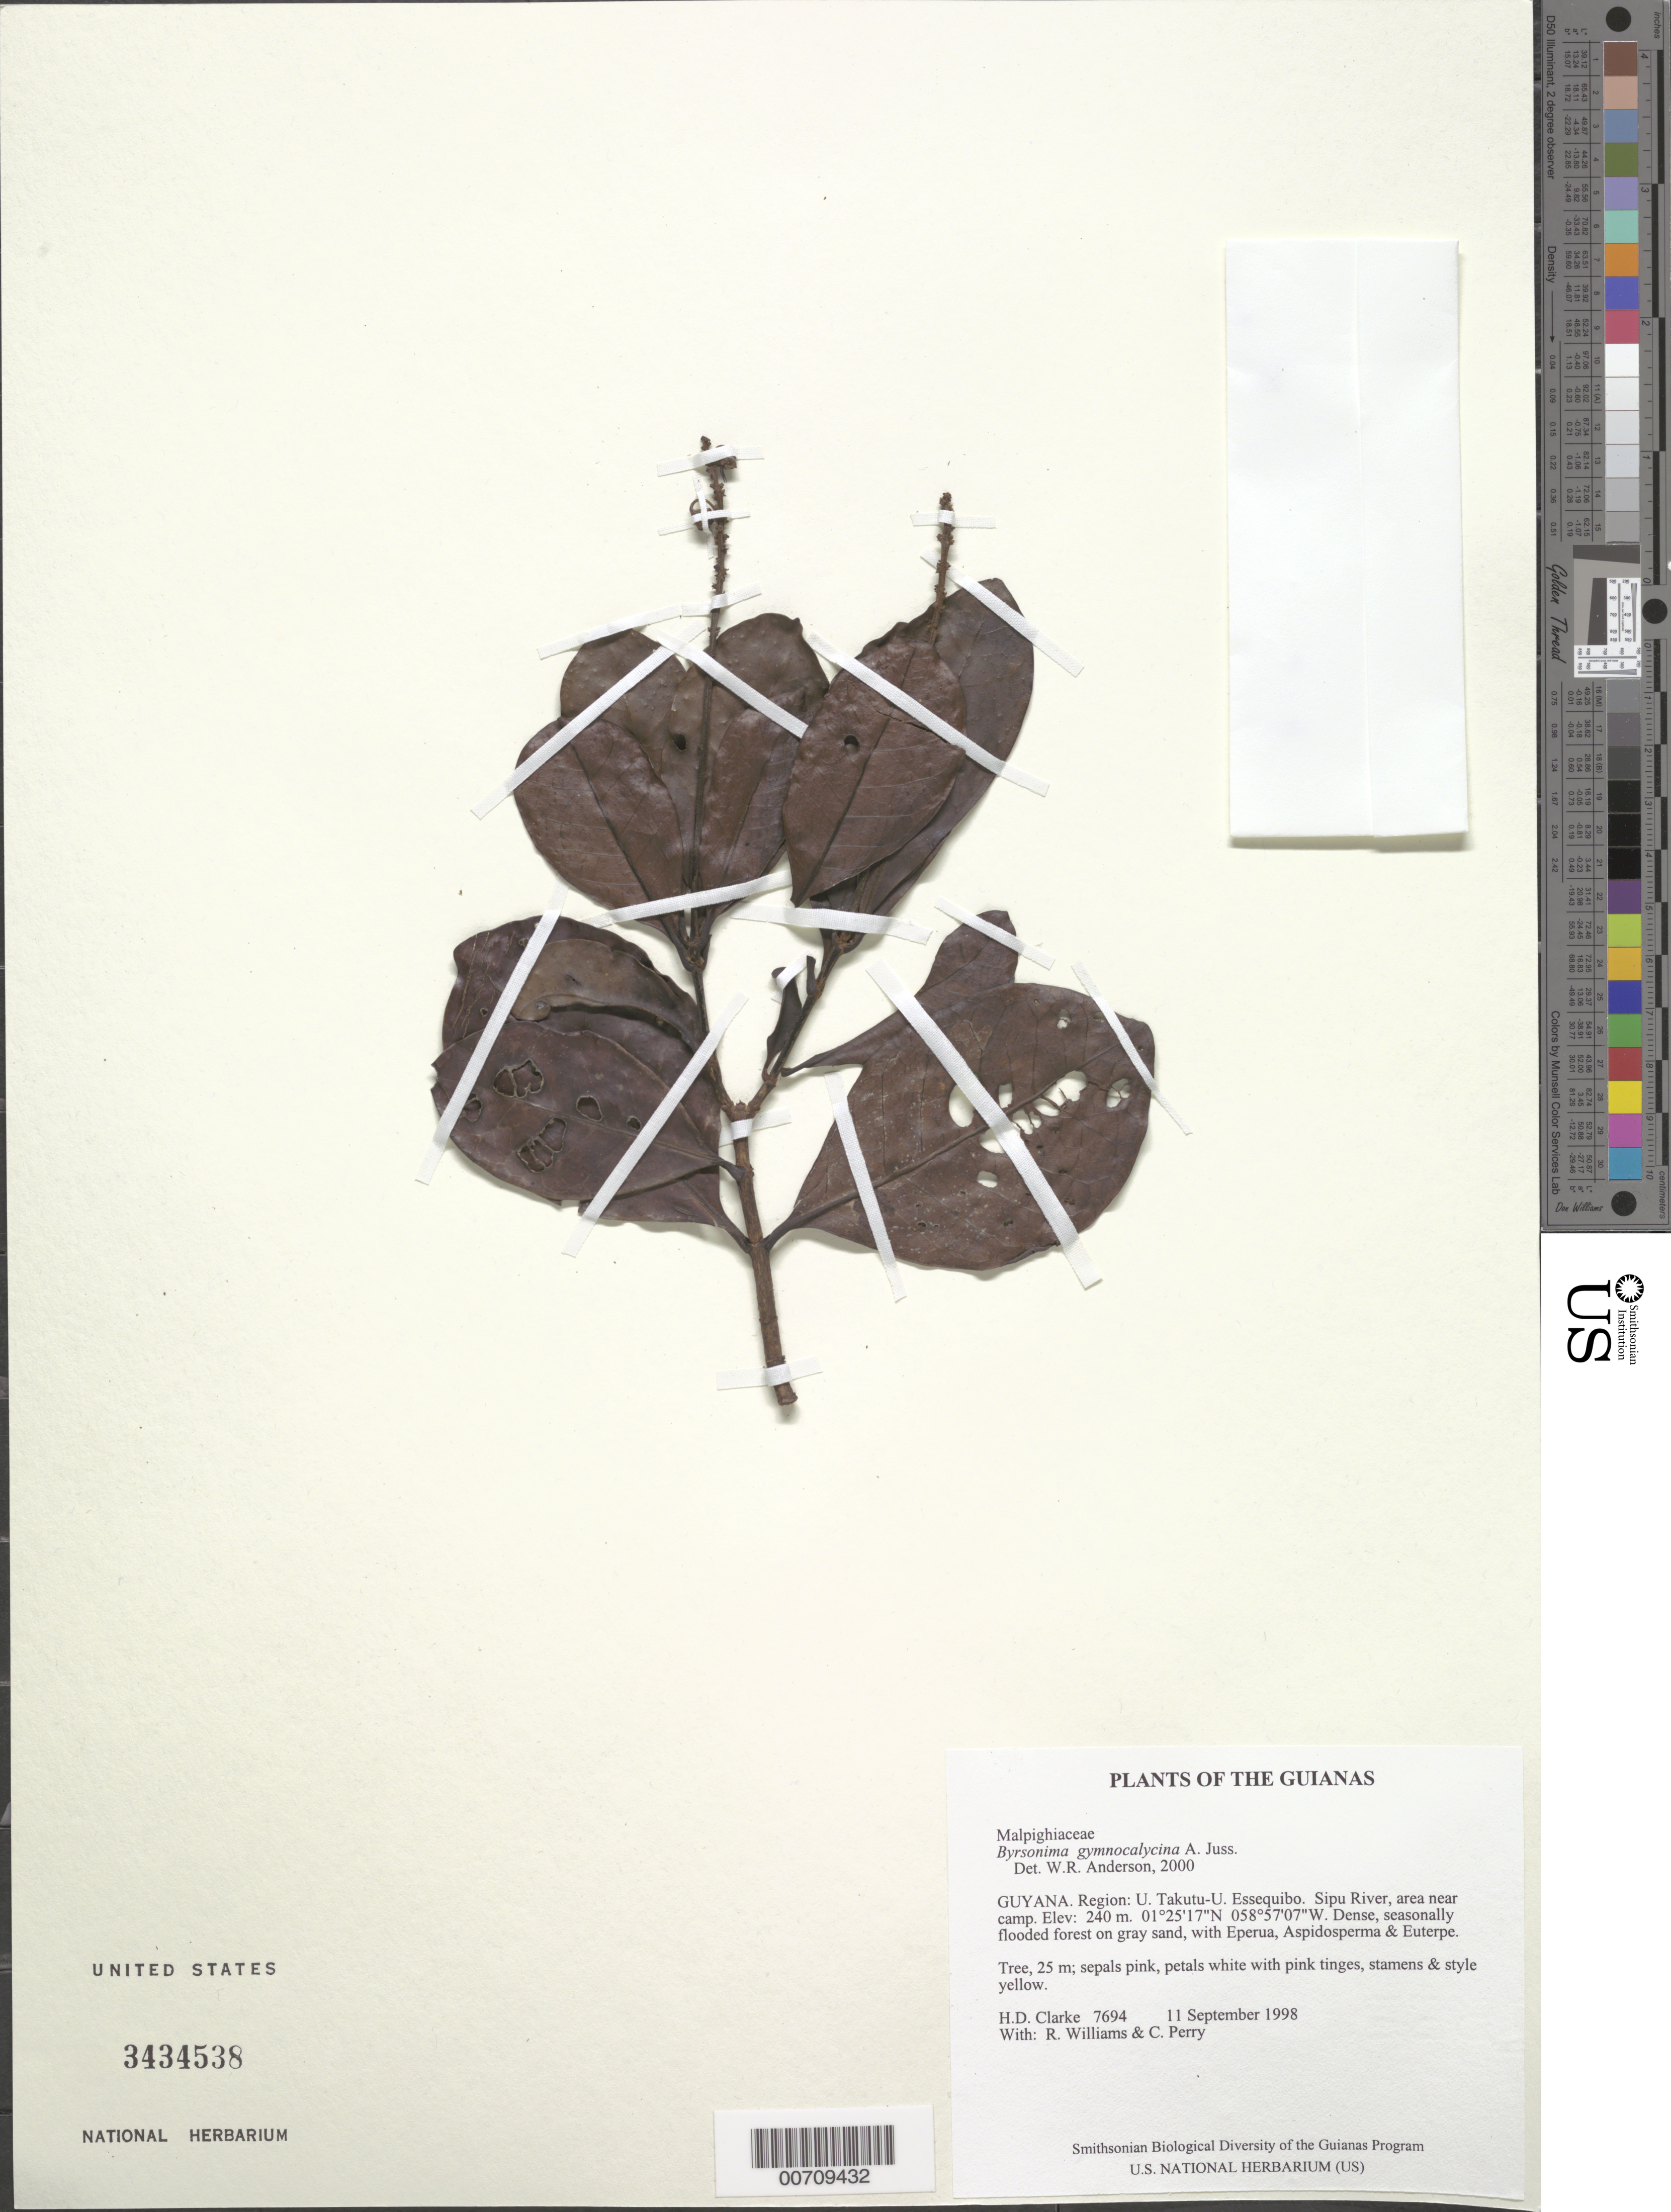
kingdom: Plantae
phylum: Tracheophyta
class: Magnoliopsida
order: Malpighiales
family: Malpighiaceae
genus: Byrsonima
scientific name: Byrsonima gymnocalycina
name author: A. Juss.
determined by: Anderson, W. R., (MICH), University of Michigan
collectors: H. D. Clarke, R. Williams & C. Perry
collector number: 7694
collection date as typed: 11 September 1998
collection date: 1998-09-11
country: Guyana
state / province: U. Takutu-U. Essequibo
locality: Sipu River, area near camp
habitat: Dense, seasonally flooded forest on gray sand, with Eperua, Aspidosperma & Euterpe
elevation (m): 240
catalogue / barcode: US 3434538